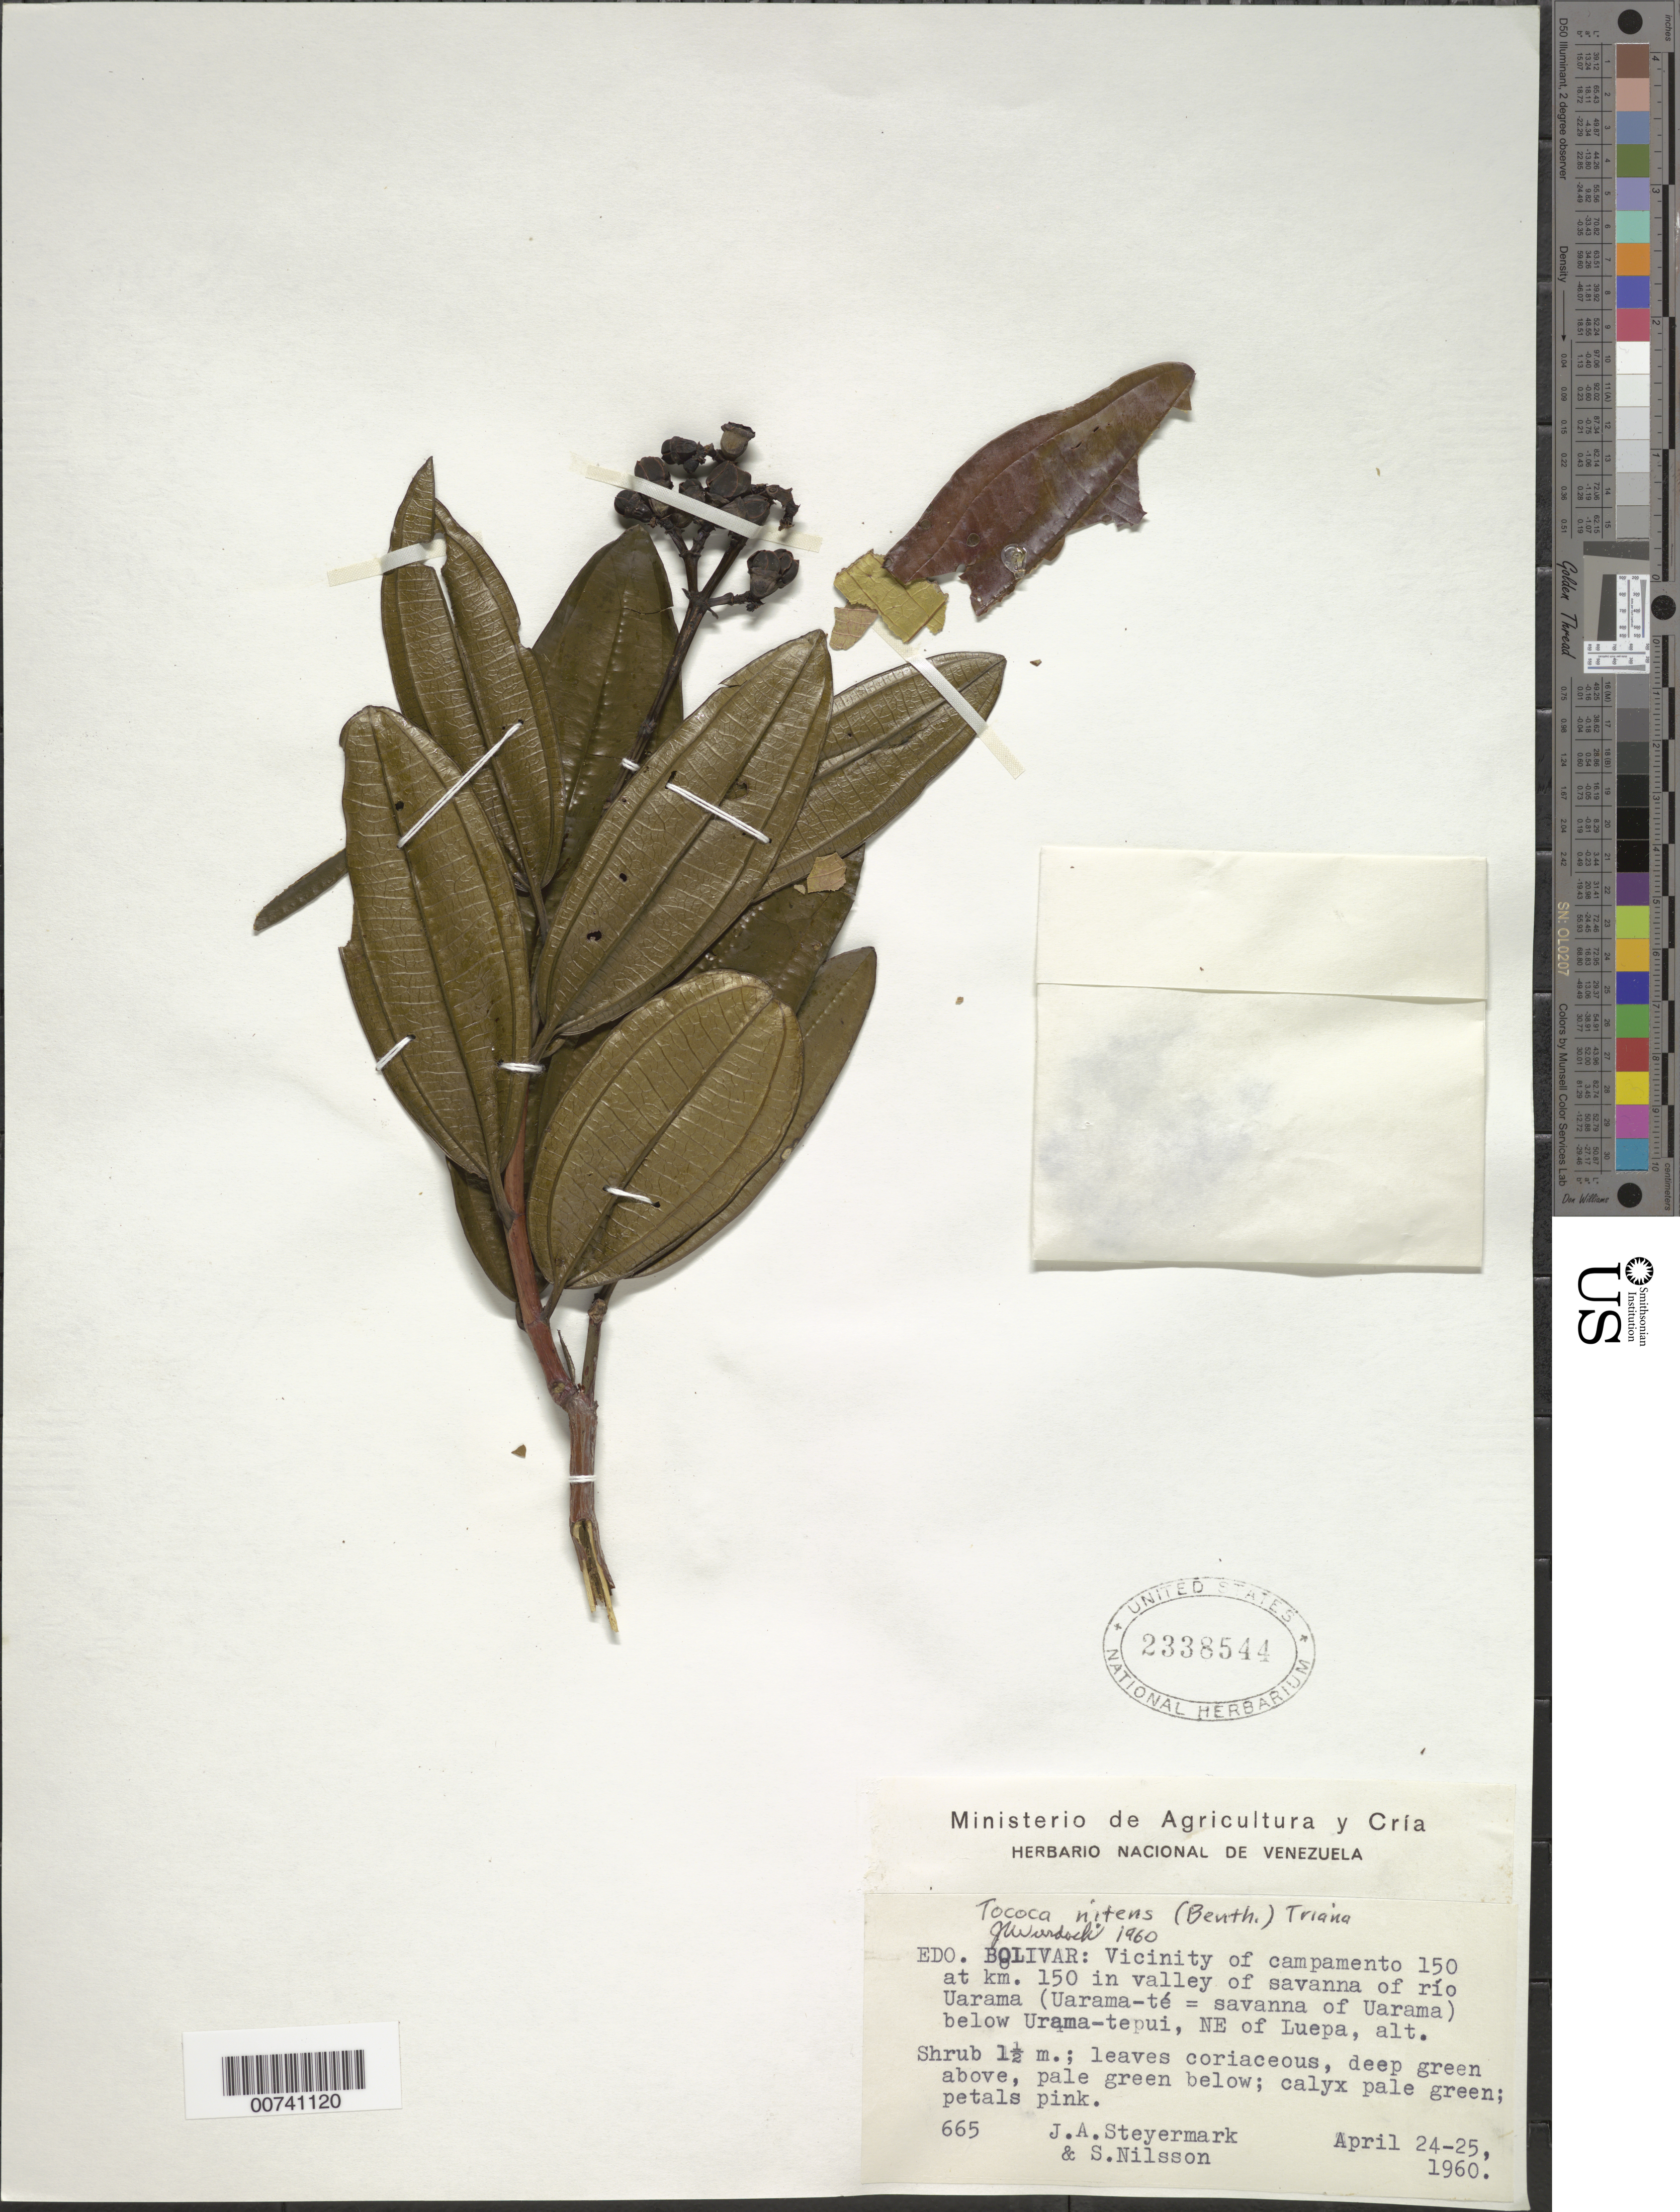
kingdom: Plantae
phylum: Tracheophyta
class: Magnoliopsida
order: Myrtales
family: Melastomataceae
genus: Tococa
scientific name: Tococa nitens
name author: (Benth.) Triana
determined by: Wurdack, John J., (US), US (UNITED STATES)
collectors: J. Steyermark & S. Nilsson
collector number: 60 665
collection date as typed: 24-Apr-60 to 25-Apr-60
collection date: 1960-04-24/1960-04-25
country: Venezuela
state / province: Bolívar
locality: Río Uarama, below Uarama-tepuí, NE of Luepa, vic. of road campamento 150 at km 150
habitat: Valley of savanna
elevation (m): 1220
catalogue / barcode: US 2338544